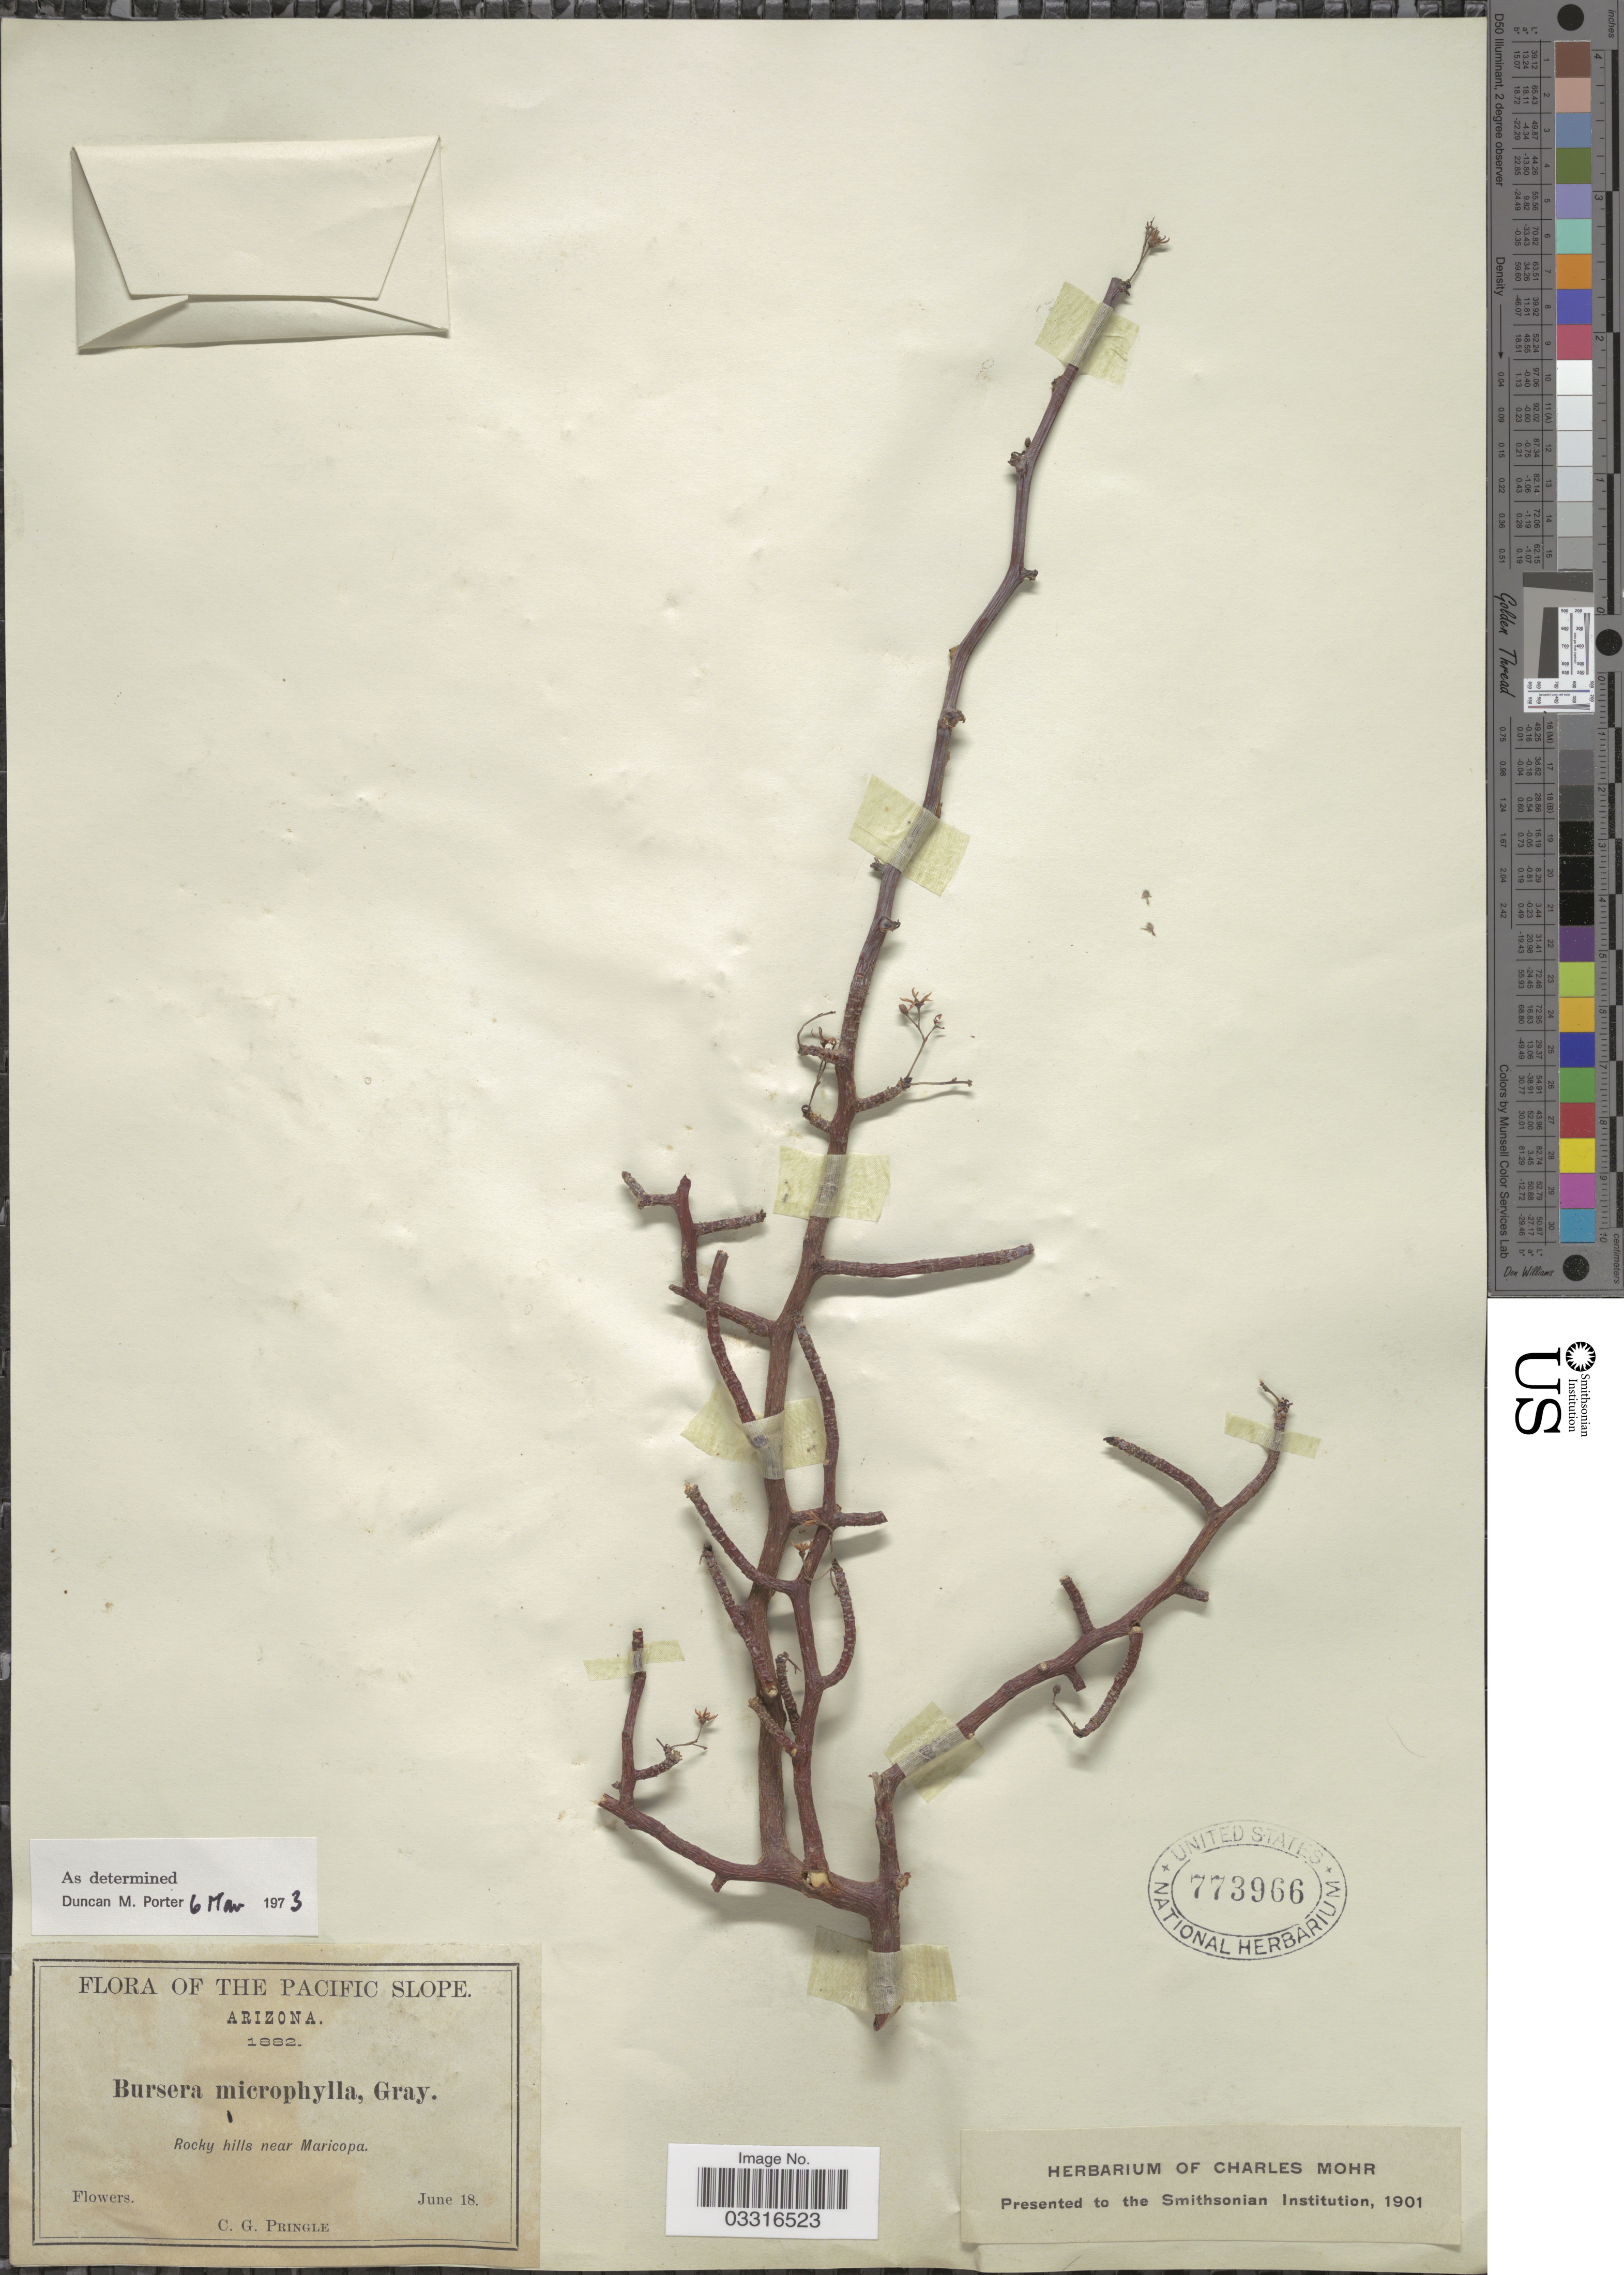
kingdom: Plantae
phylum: Tracheophyta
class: Magnoliopsida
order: Sapindales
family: Burseraceae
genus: Bursera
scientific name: Bursera microphylla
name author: A. Gray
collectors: C. G. Pringle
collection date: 1882-06-18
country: United States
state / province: Arizona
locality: The Pacific Slope. Rocky hills near Maricopa.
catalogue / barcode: US 773966